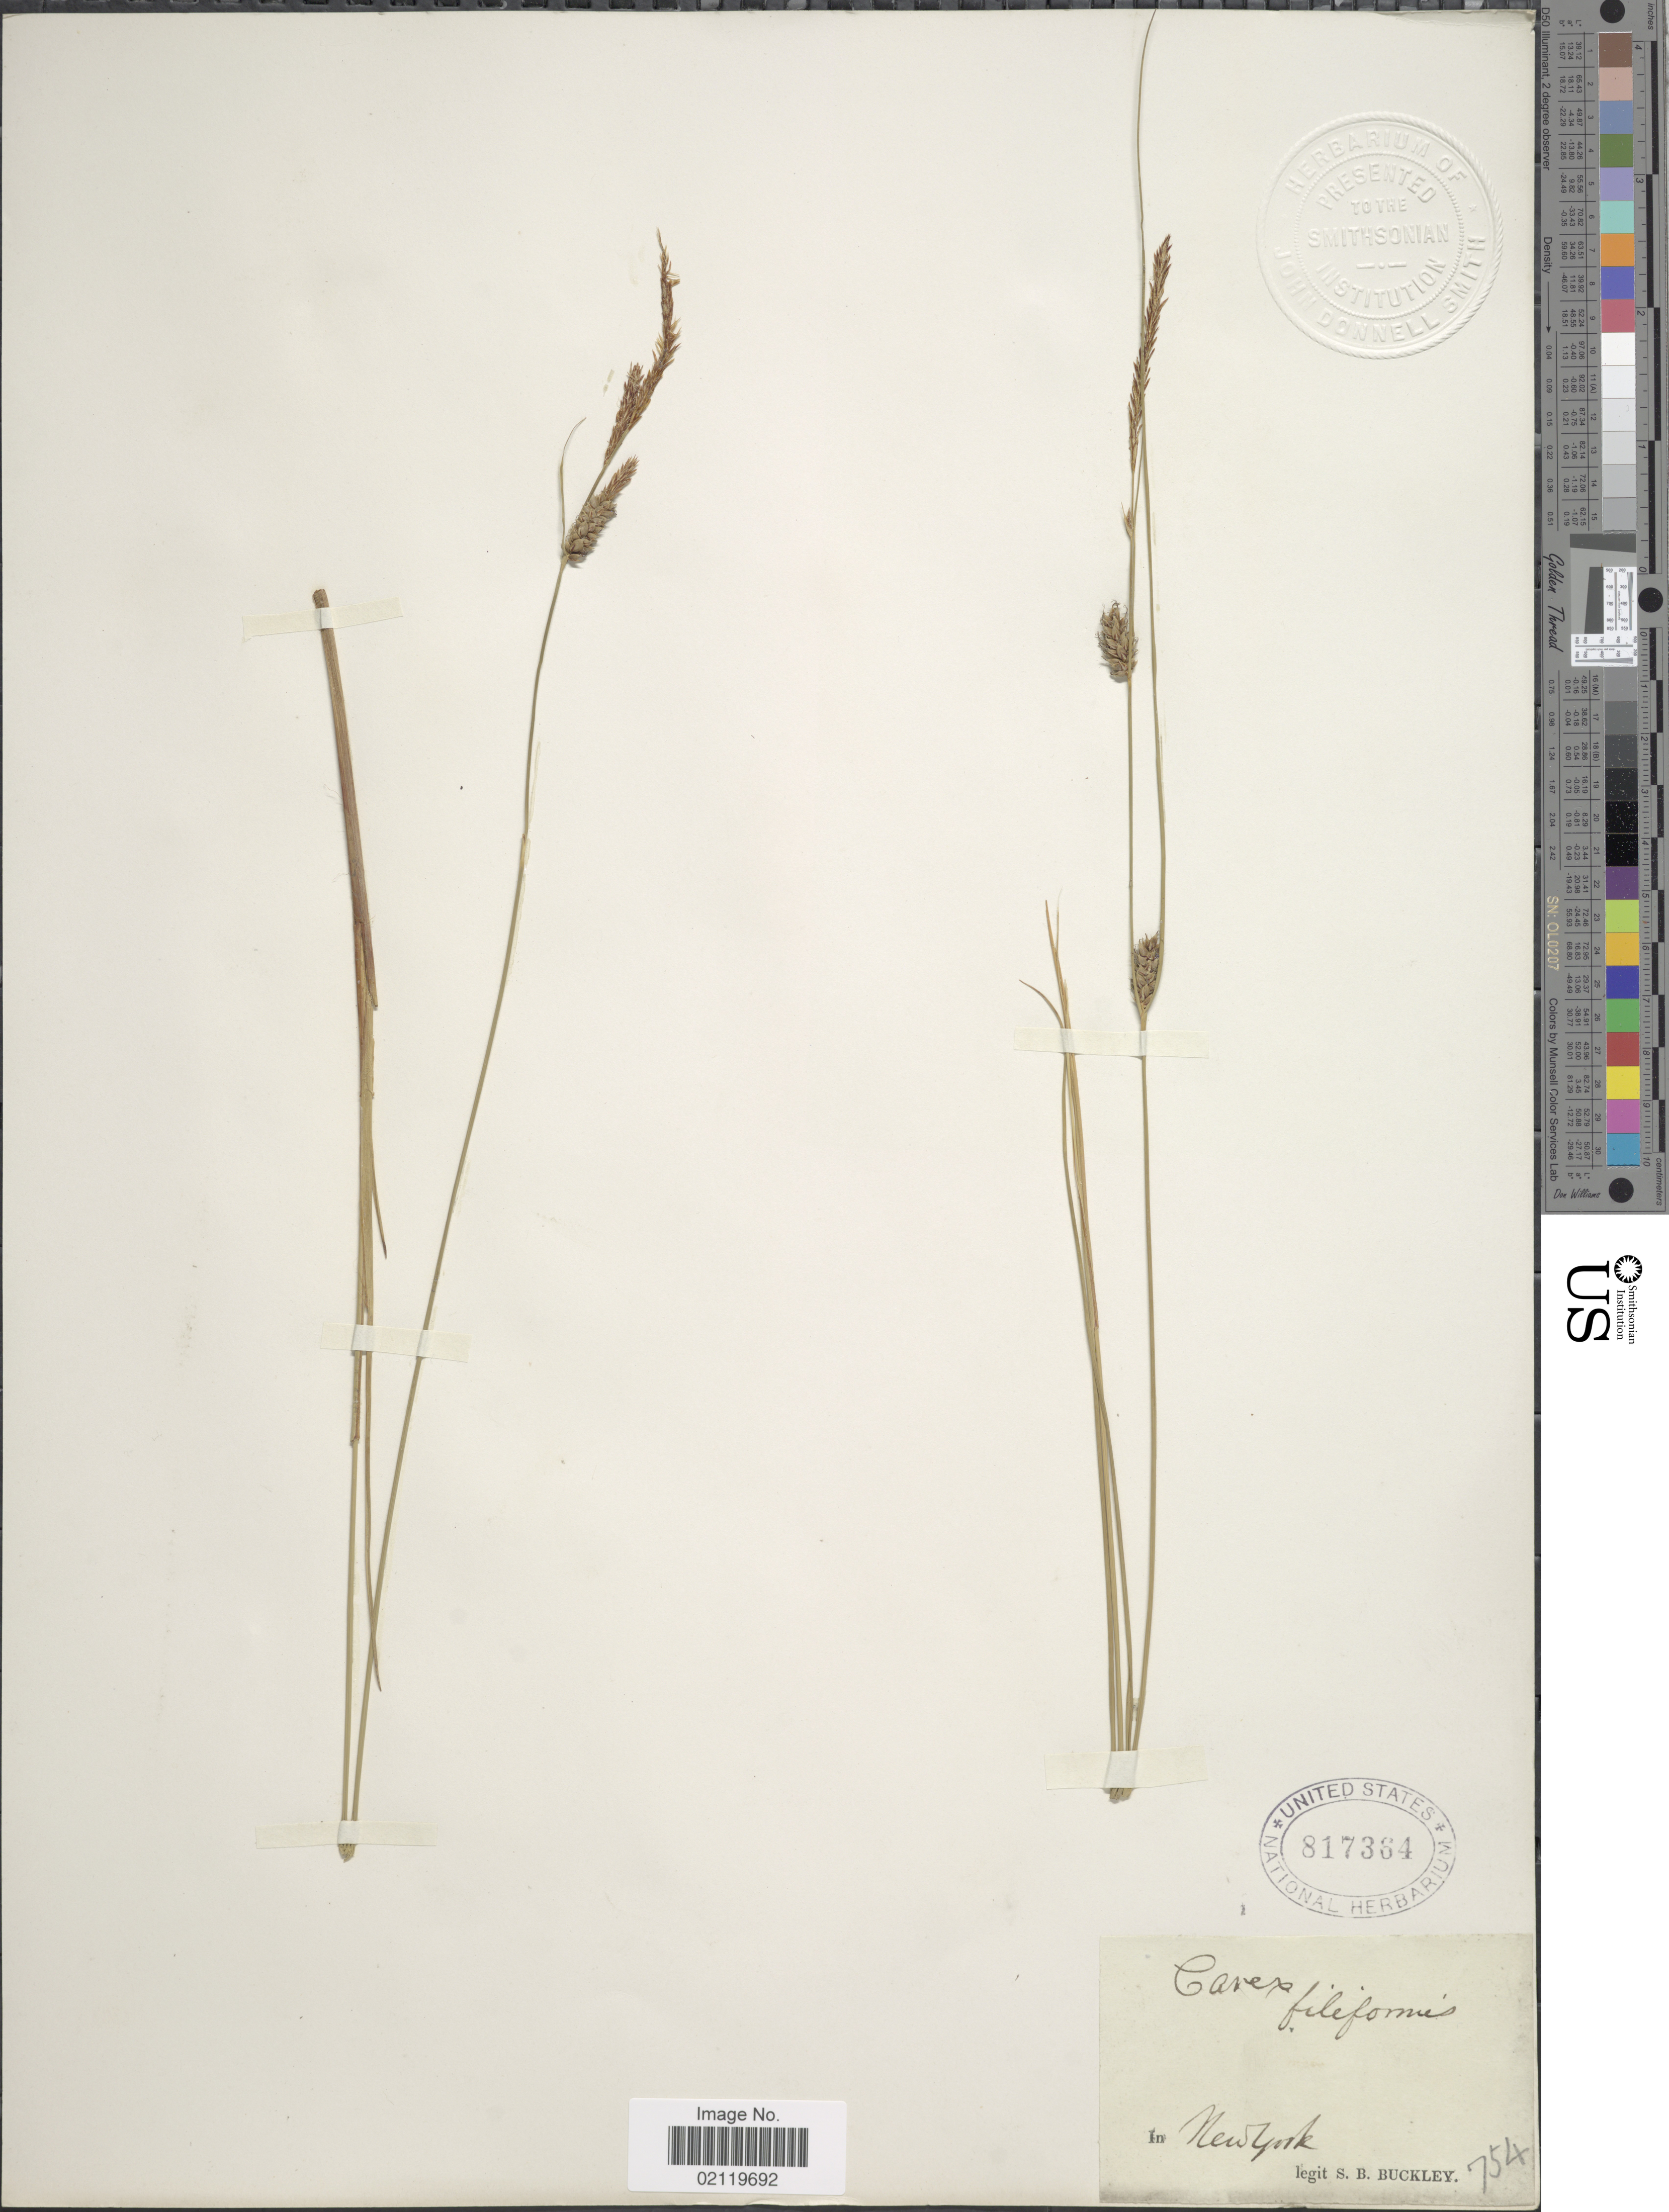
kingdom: Plantae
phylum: Tracheophyta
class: Liliopsida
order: Poales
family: Cyperaceae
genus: Carex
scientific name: Carex lasiocarpa var. americana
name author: Fernald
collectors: S. B. Buckley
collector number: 754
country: United States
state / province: New York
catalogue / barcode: US 817364